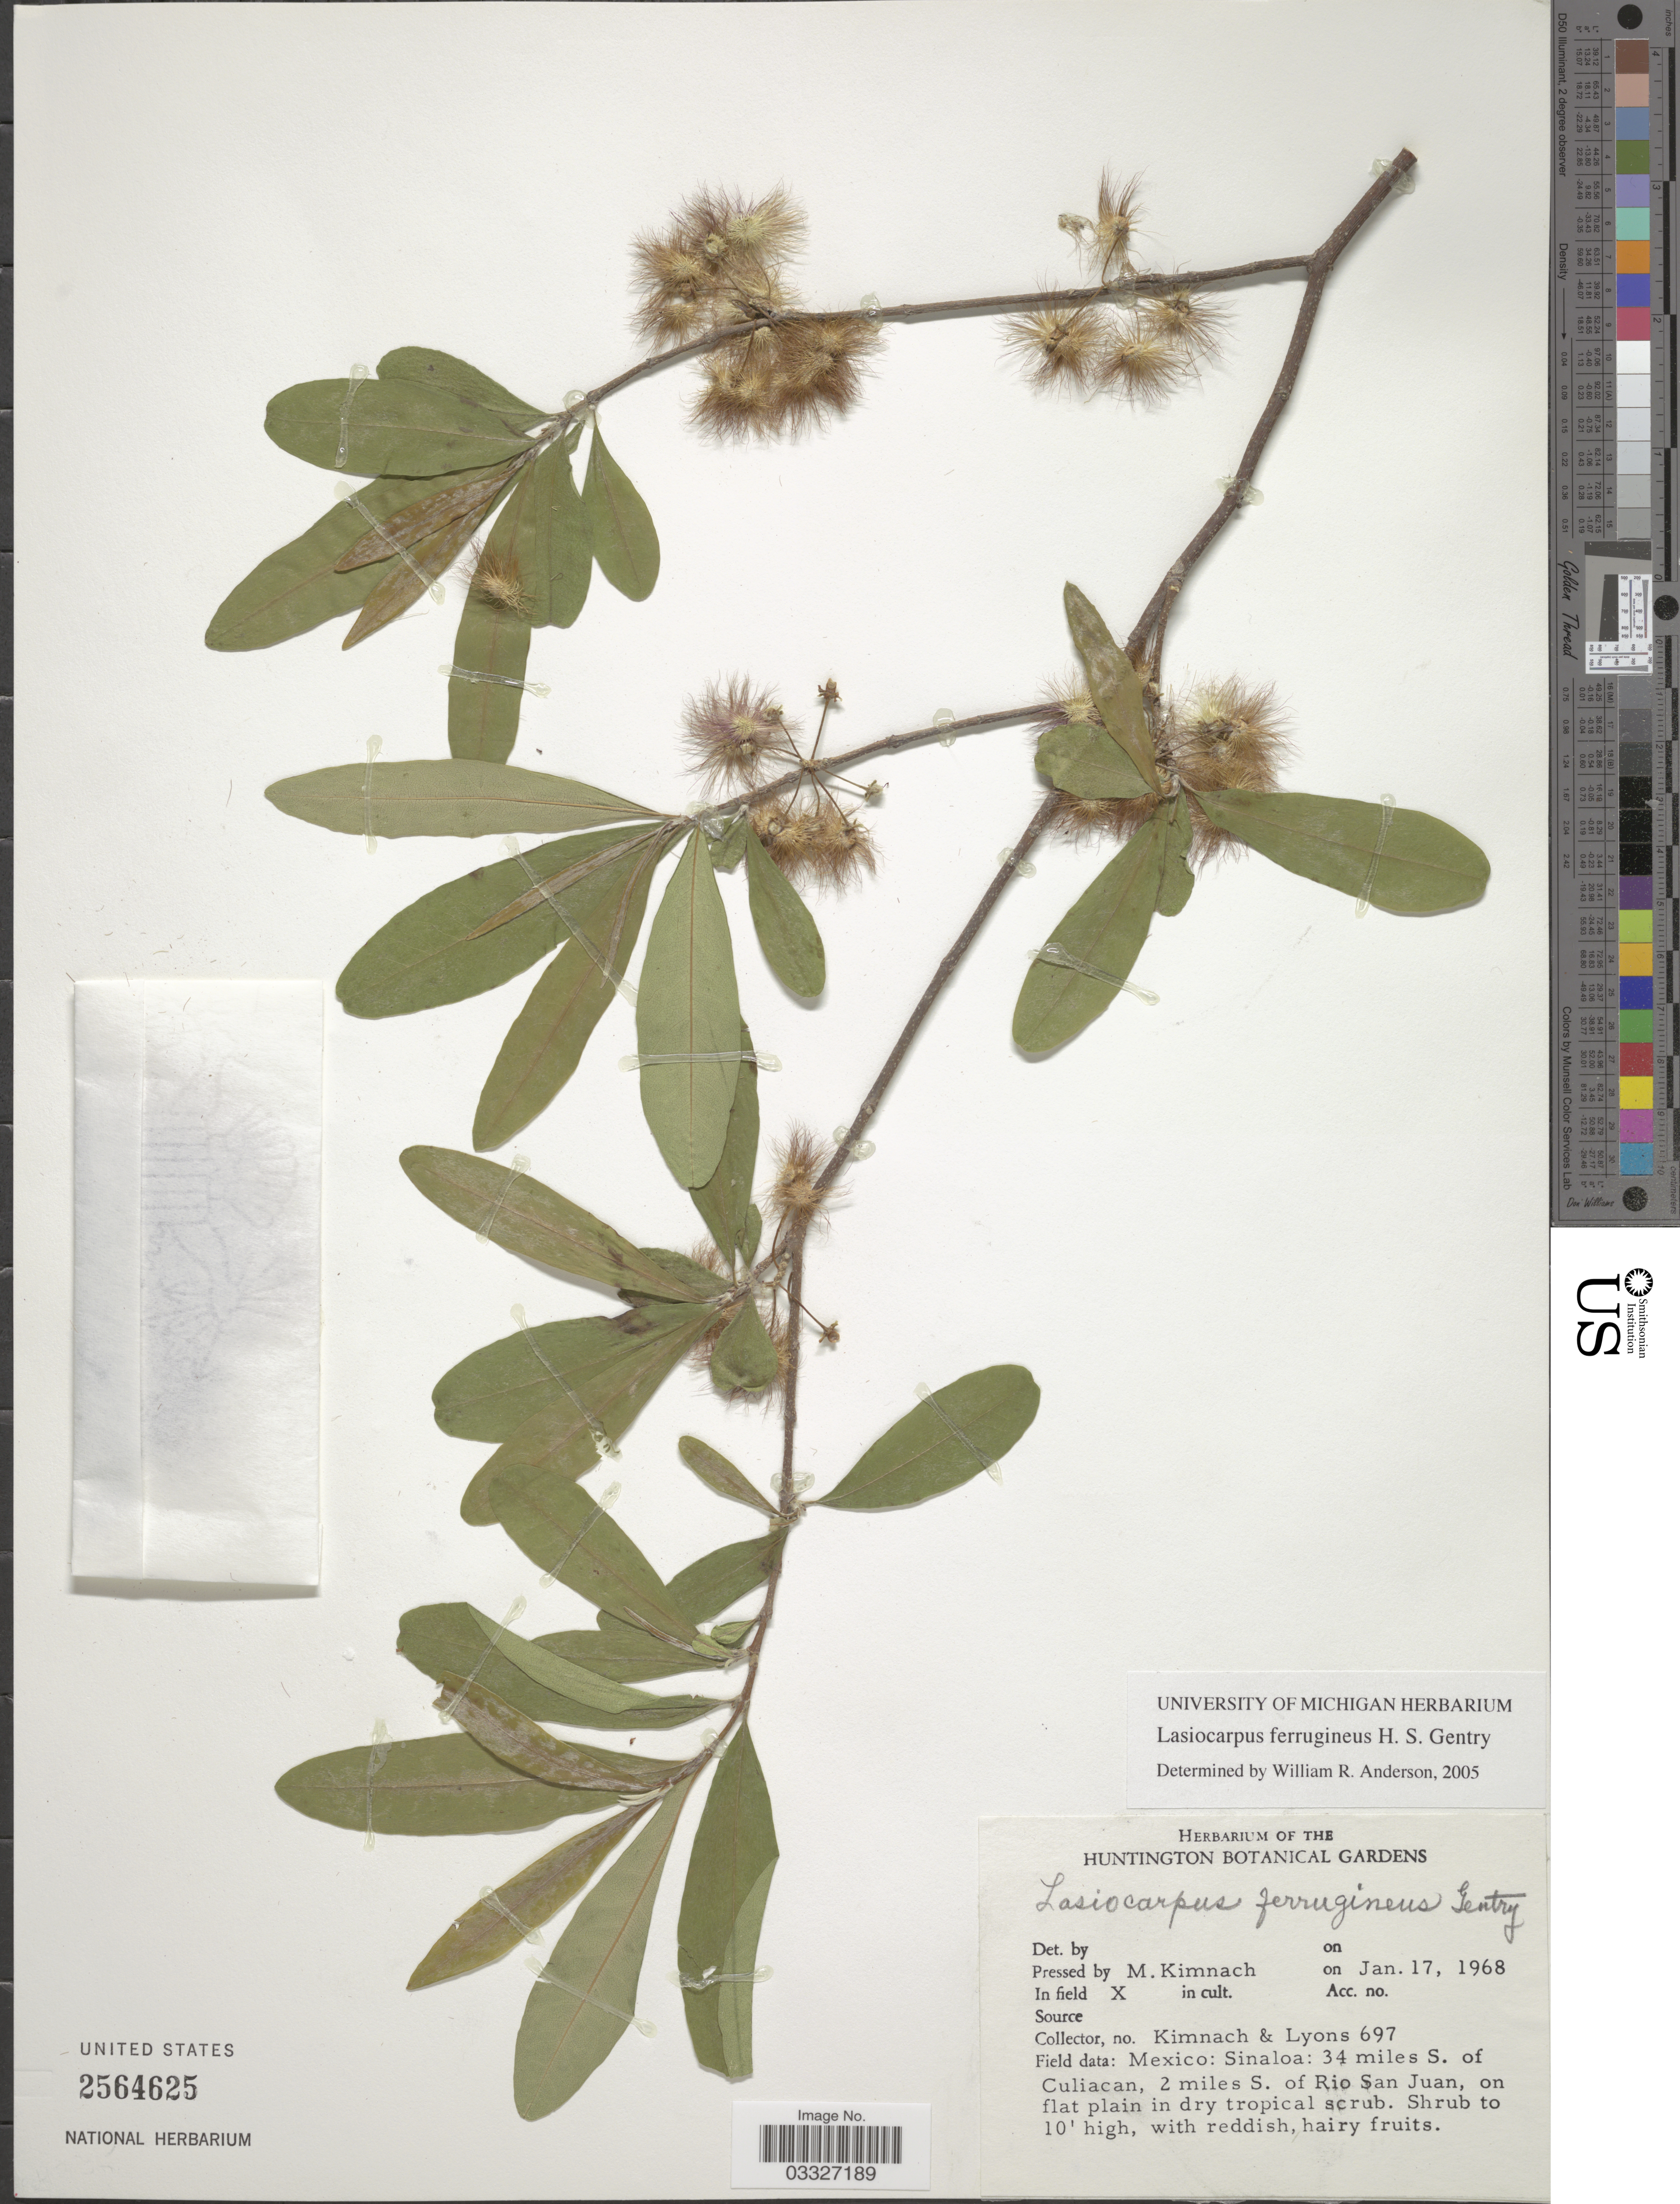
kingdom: Plantae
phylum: Tracheophyta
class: Magnoliopsida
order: Malpighiales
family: Malpighiaceae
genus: Lasiocarpus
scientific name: Lasiocarpus ferrugineus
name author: Gentry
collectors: -. Kimnach & Lyons, --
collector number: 697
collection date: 1968-01-17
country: Mexico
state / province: Sinaloa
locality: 34 miles S. of Culiacan, 2 miles S. of Rio San Juan.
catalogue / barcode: US 2564625